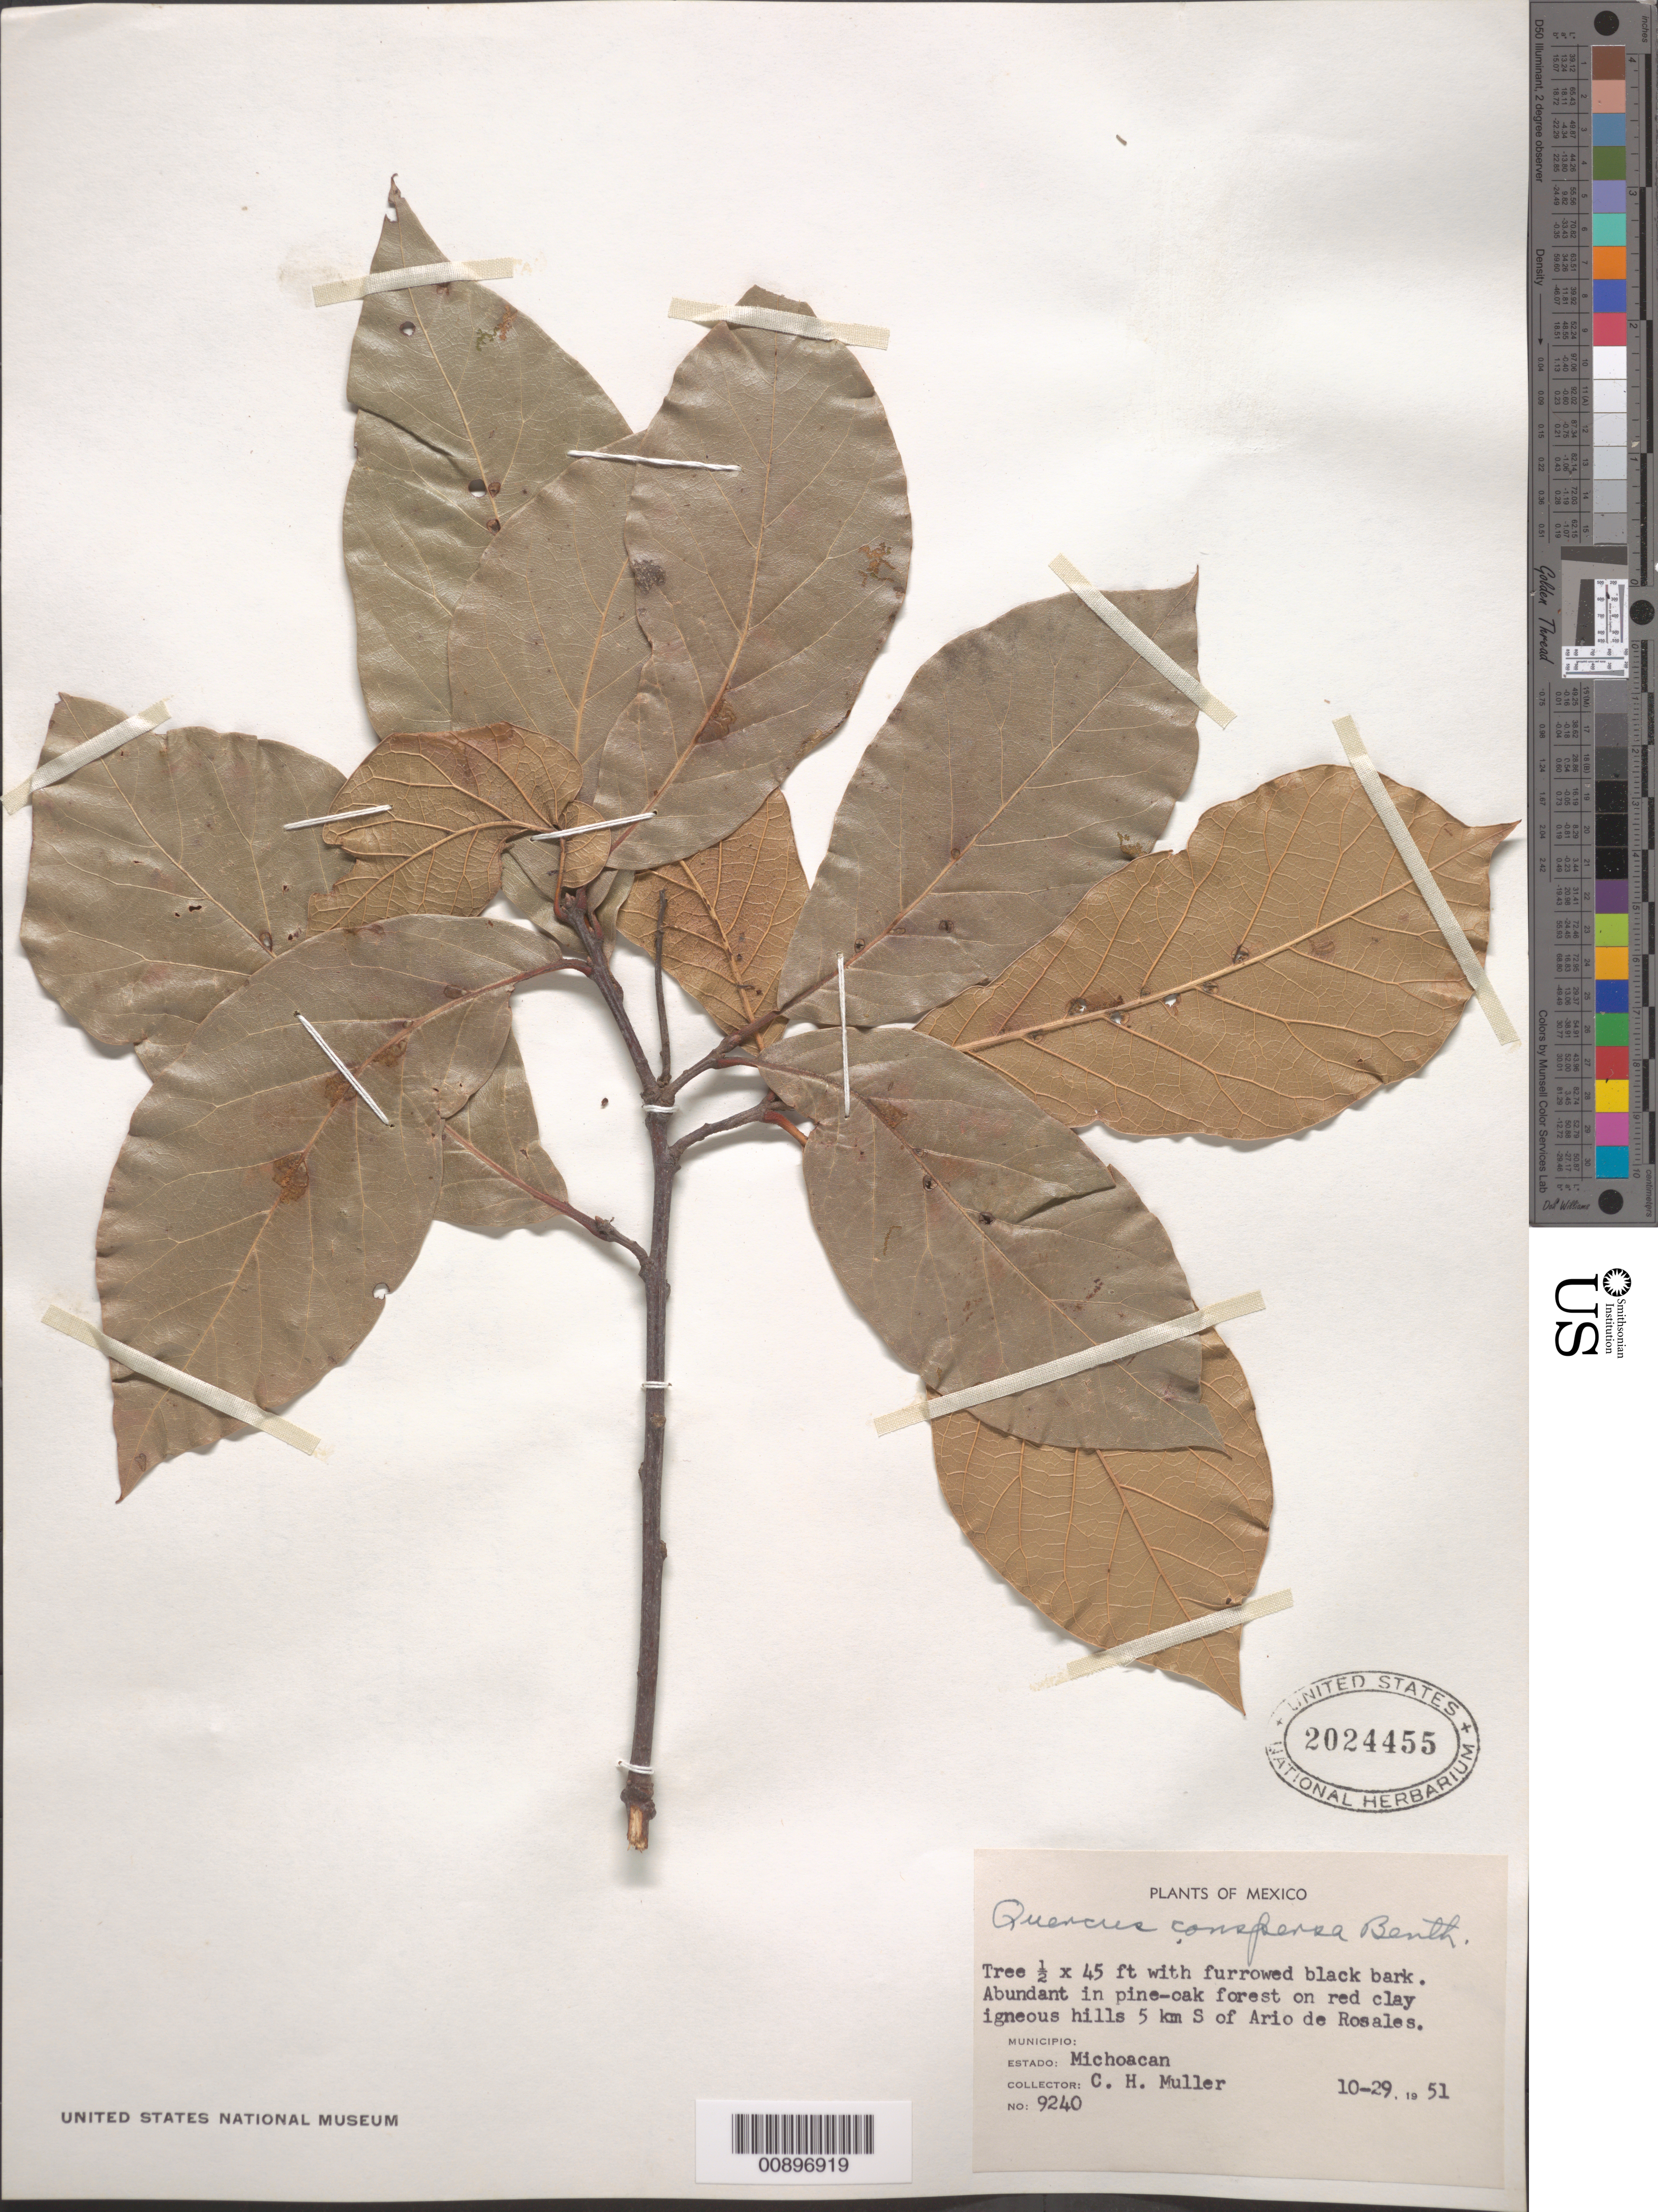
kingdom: Plantae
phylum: Tracheophyta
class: Magnoliopsida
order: Fagales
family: Fagaceae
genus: Quercus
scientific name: Quercus conspersa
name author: Benth.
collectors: C. H. Muller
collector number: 9240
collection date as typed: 29 Oct 1951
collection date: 1951-10-29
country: Mexico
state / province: Michoacán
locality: Red clay igneous hills 5 km S of Ario de Rosales.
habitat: Abundant in pine-oak forest on red clay igneous hills.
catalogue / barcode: US 2024455